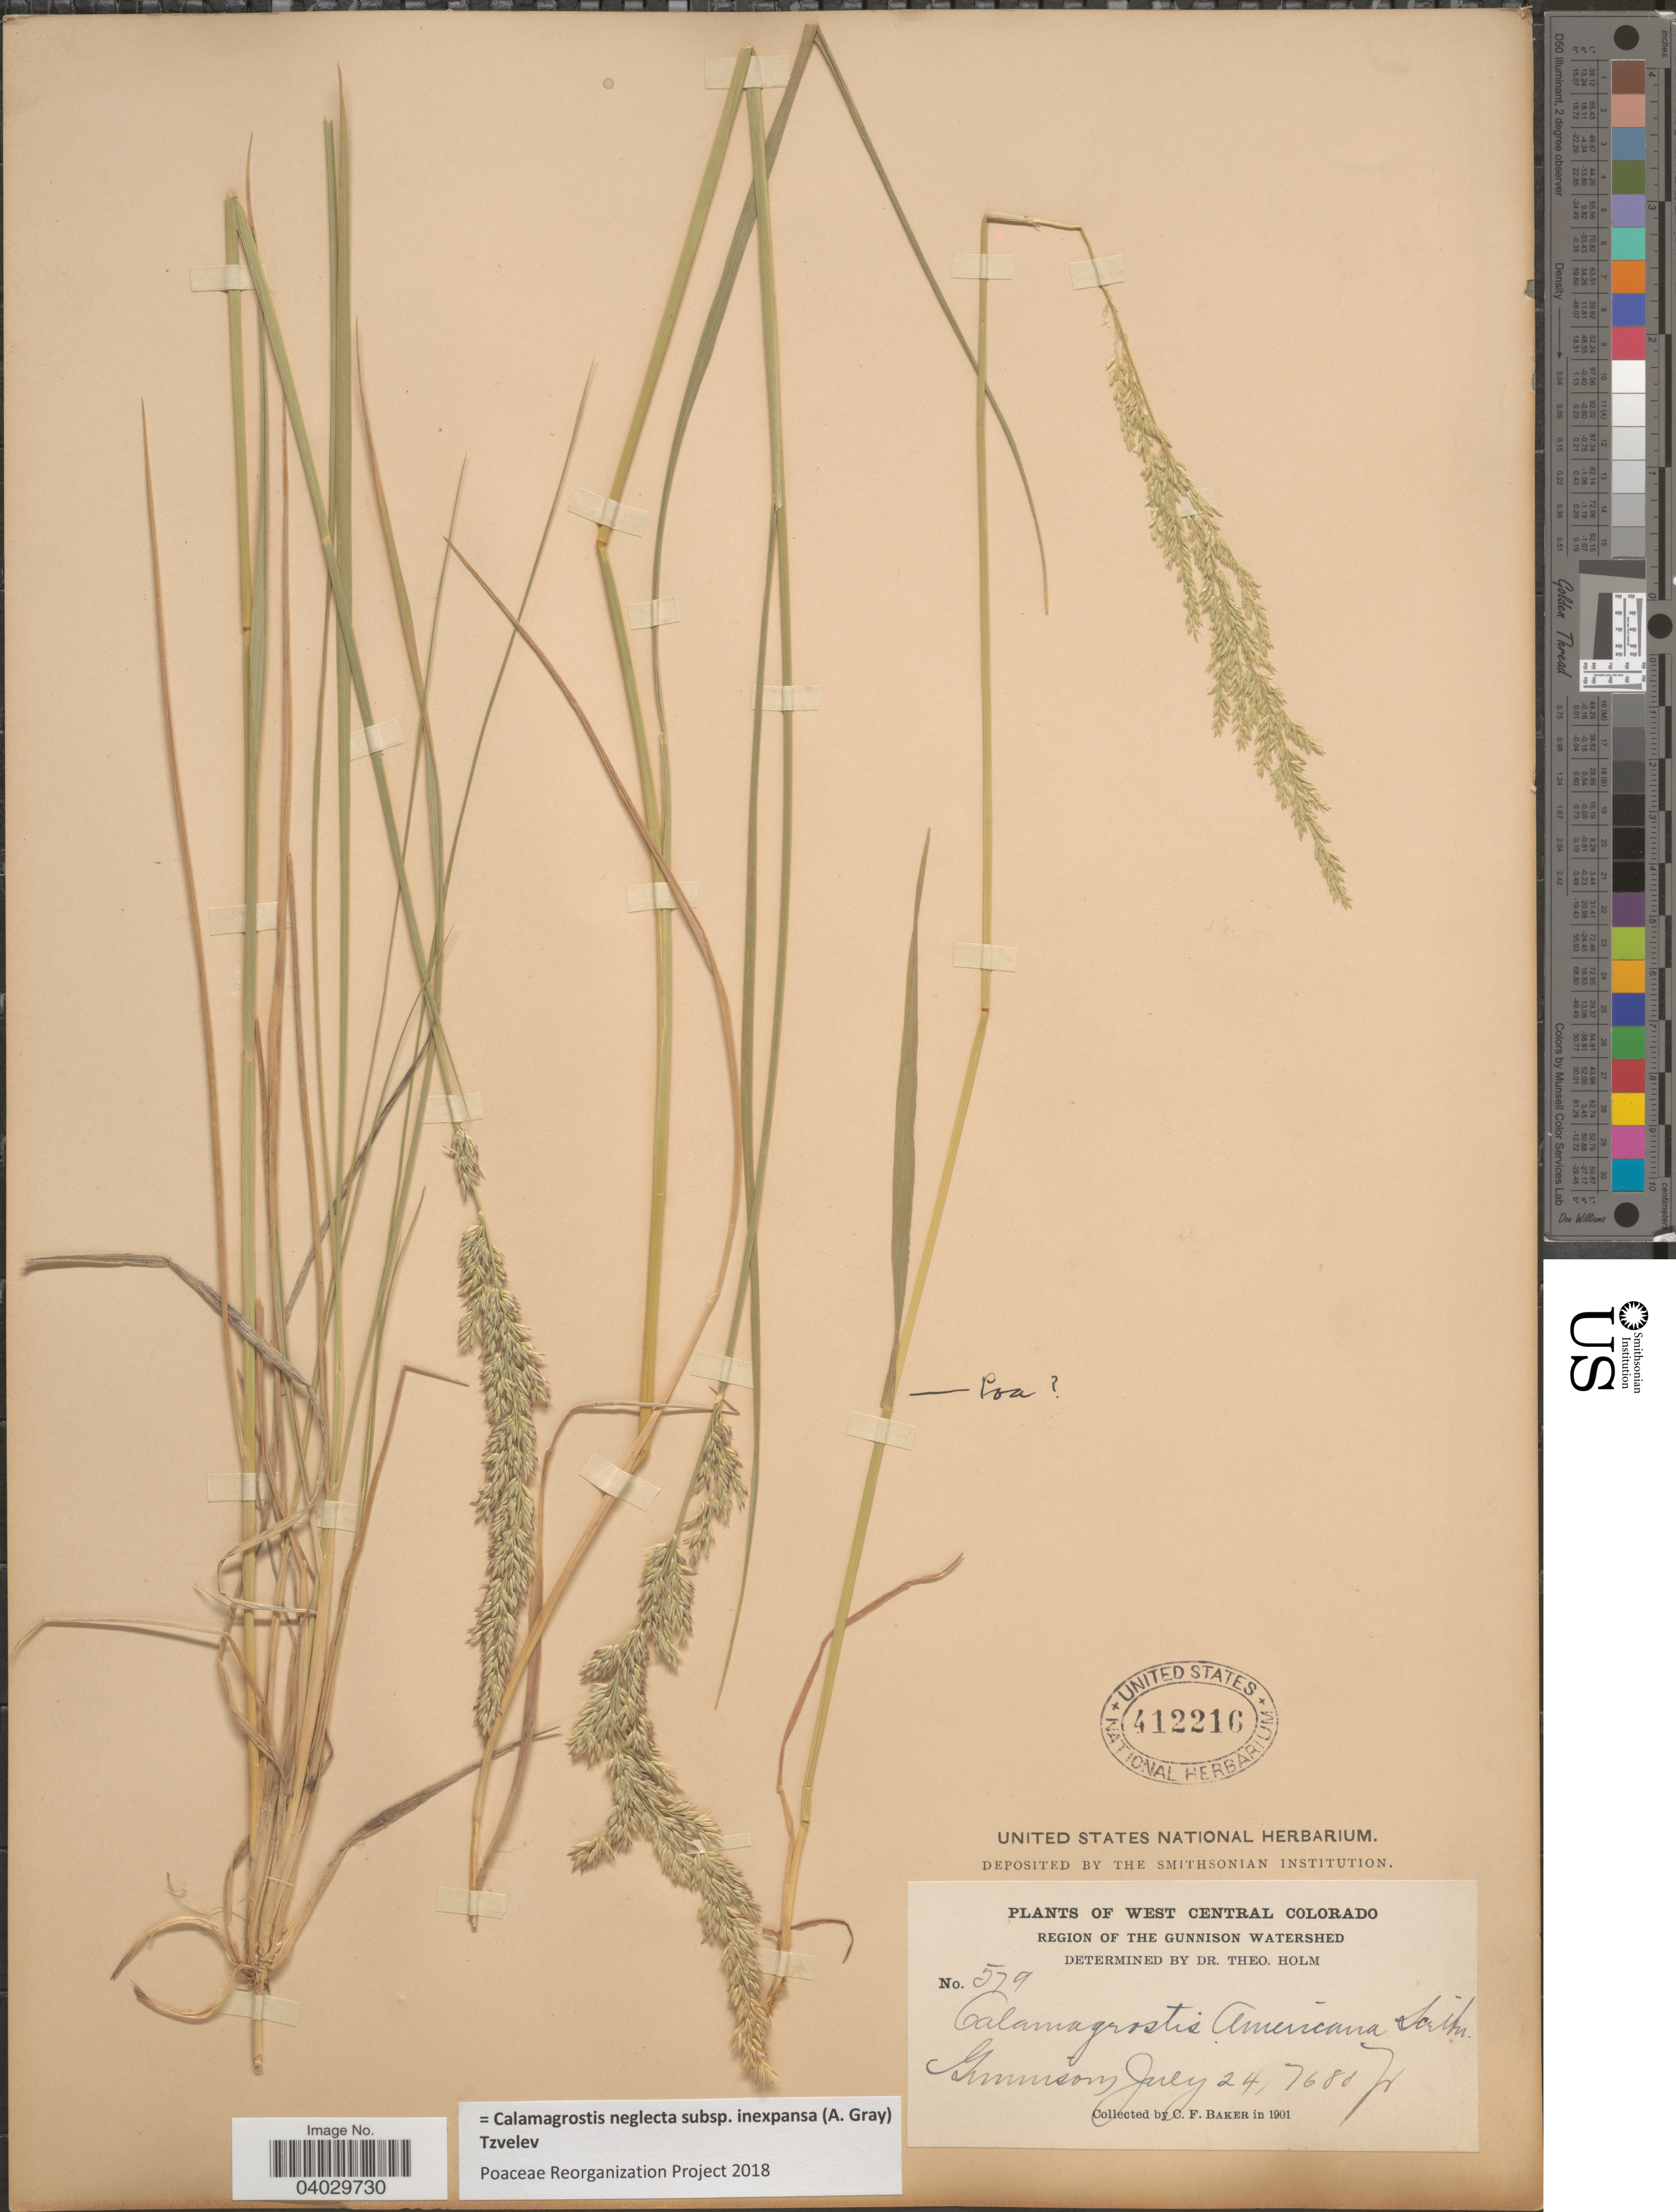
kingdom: Plantae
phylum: Tracheophyta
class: Liliopsida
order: Poales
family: Poaceae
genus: Calamagrostis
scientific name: Calamagrostis neglecta subsp. inexpansa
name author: (A. Gray) Tzvelev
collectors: C. F. Baker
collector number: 579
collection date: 1901-07-24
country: United States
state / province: Colorado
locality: West Central Colorado. Region of the Gunnison Watershed. Gunnison.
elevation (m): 2341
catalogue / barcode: US 412216